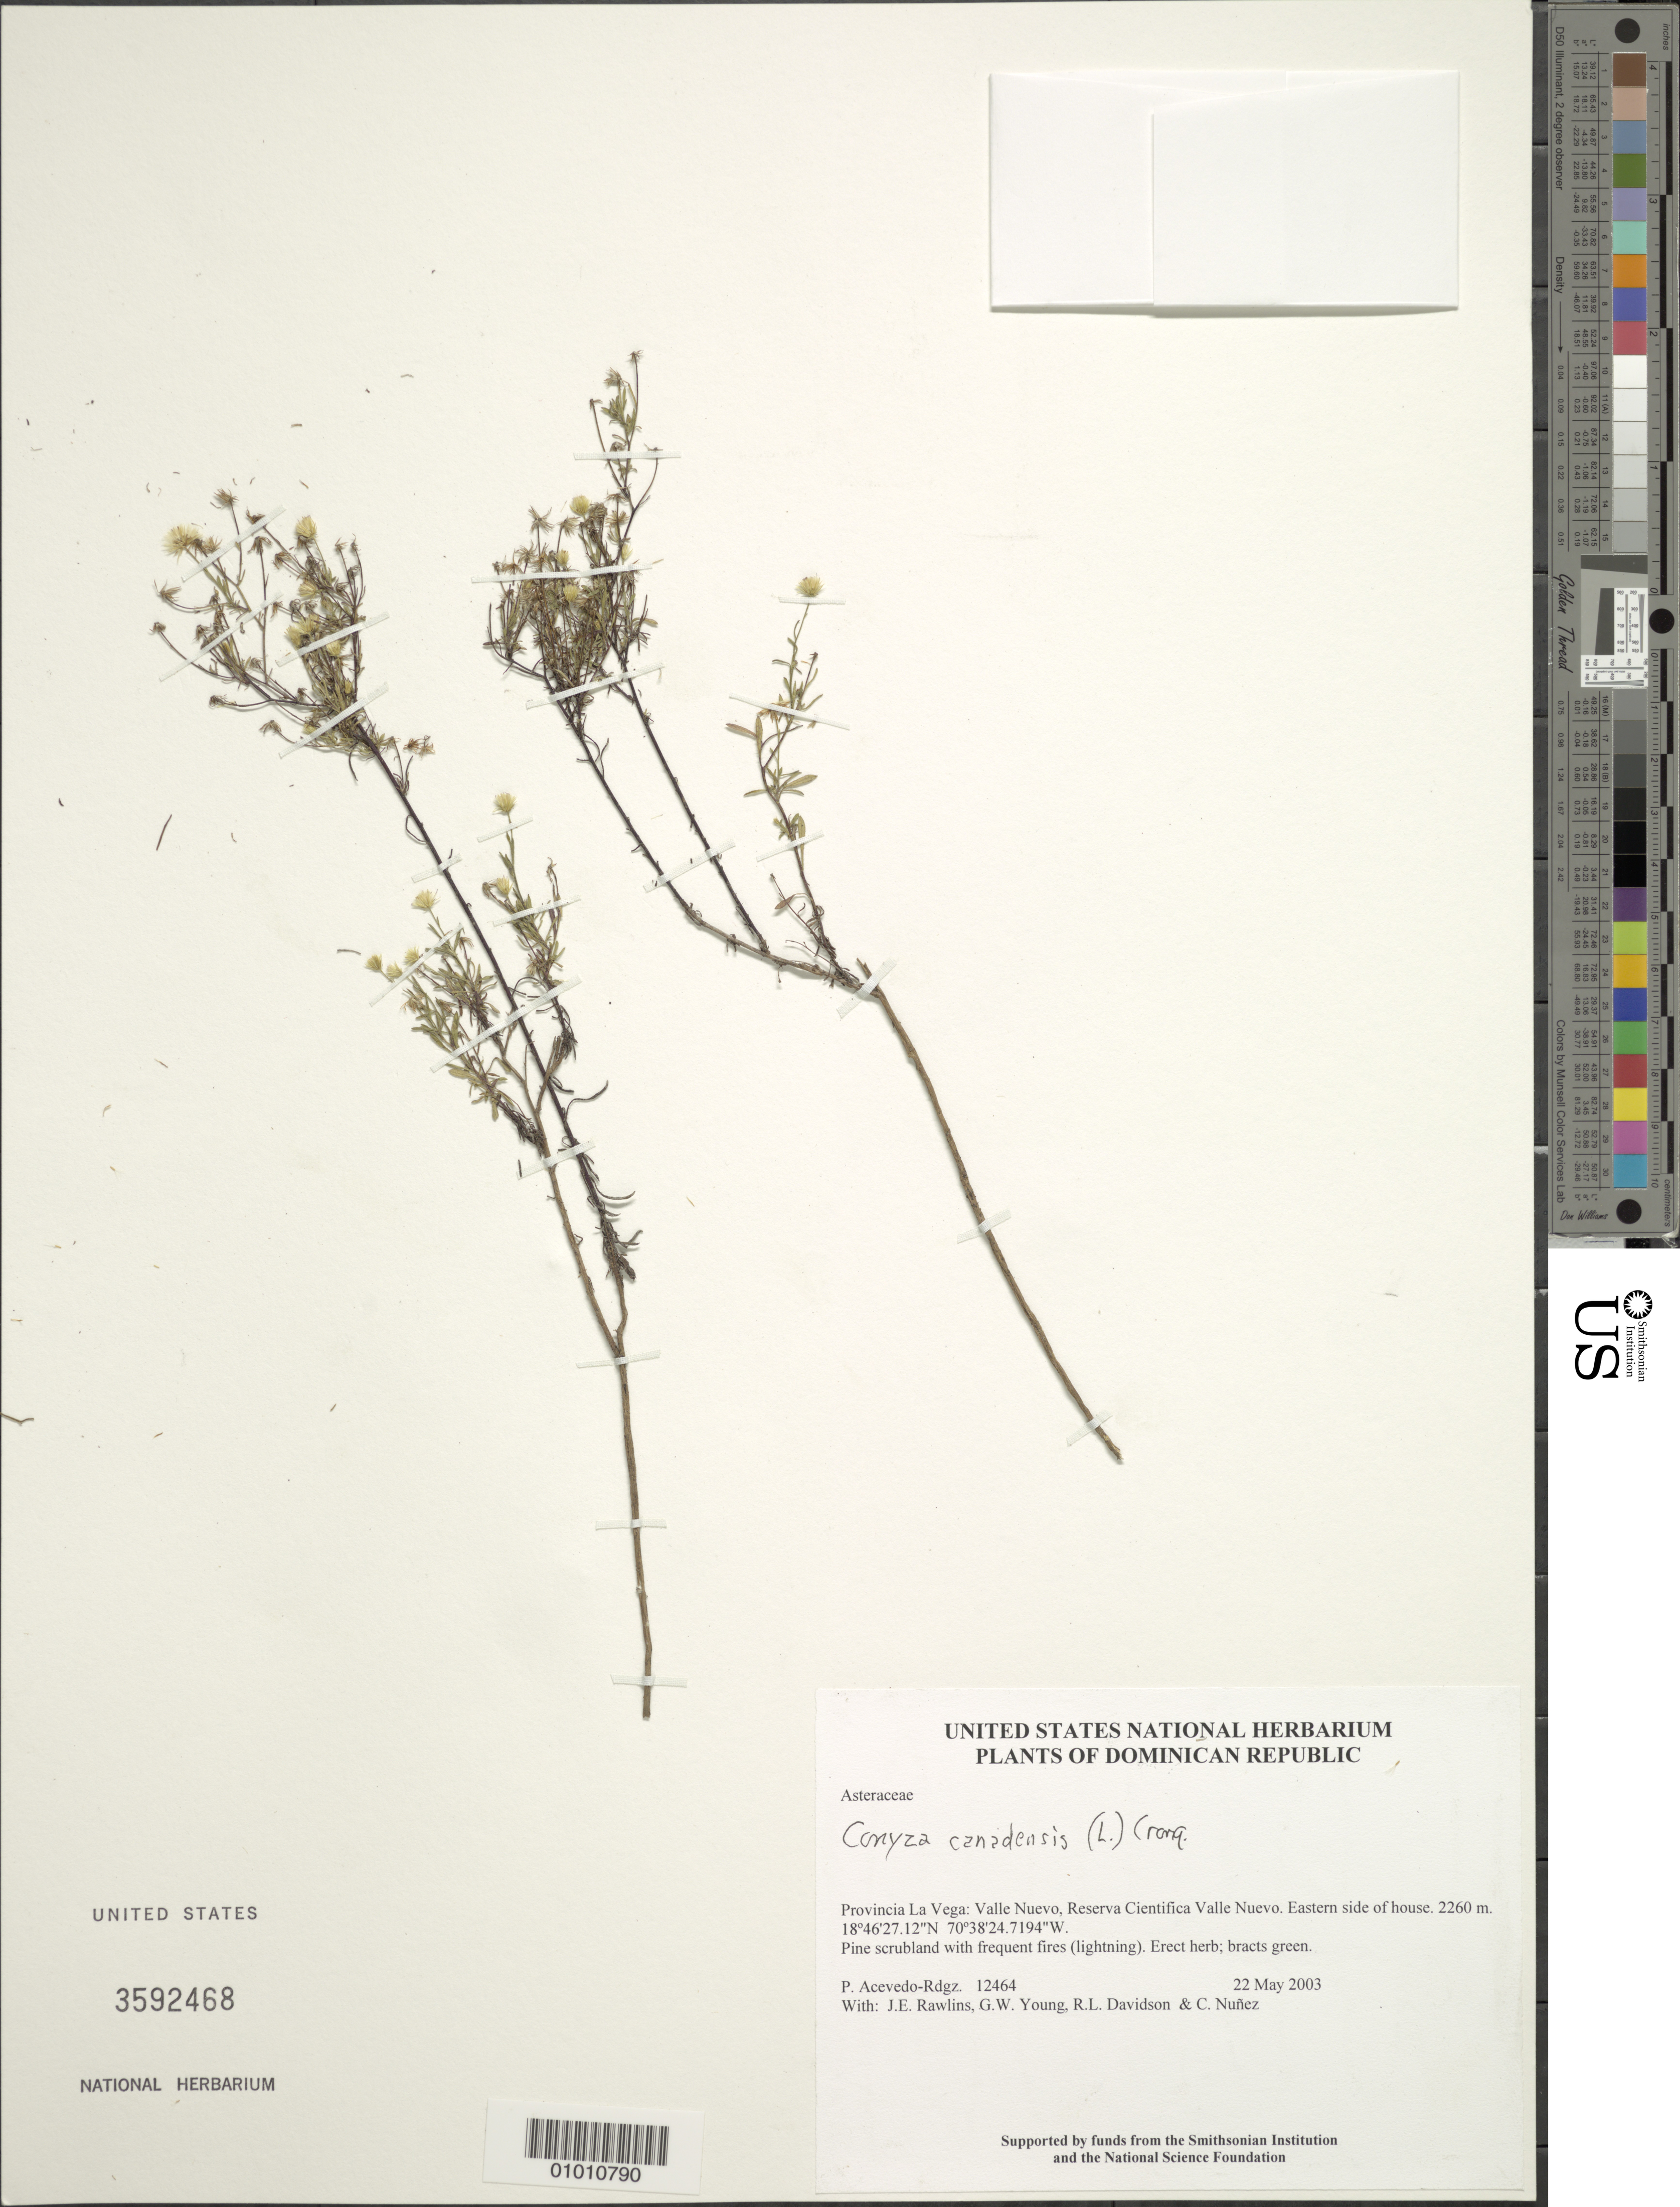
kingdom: Plantae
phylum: Tracheophyta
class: Magnoliopsida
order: Asterales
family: Asteraceae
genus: Conyza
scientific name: Conyza canadensis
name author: (L.) Cronq.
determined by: Robinson, Harold E., (US)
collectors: P. Acevedo-Rodr., J. Rawlins, G. Young, R. Davidson & C. Nunez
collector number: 12464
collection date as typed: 22 May 2003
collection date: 2003-05-22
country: Dominican Republic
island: Hispaniola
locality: Provincia La Vega: Valle Nuevo, Reserva Cientifica Valle Nuevo. Eastern side of house.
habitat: Pine scrubland with frequent fires (lightning).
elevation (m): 2260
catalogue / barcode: US 3592468